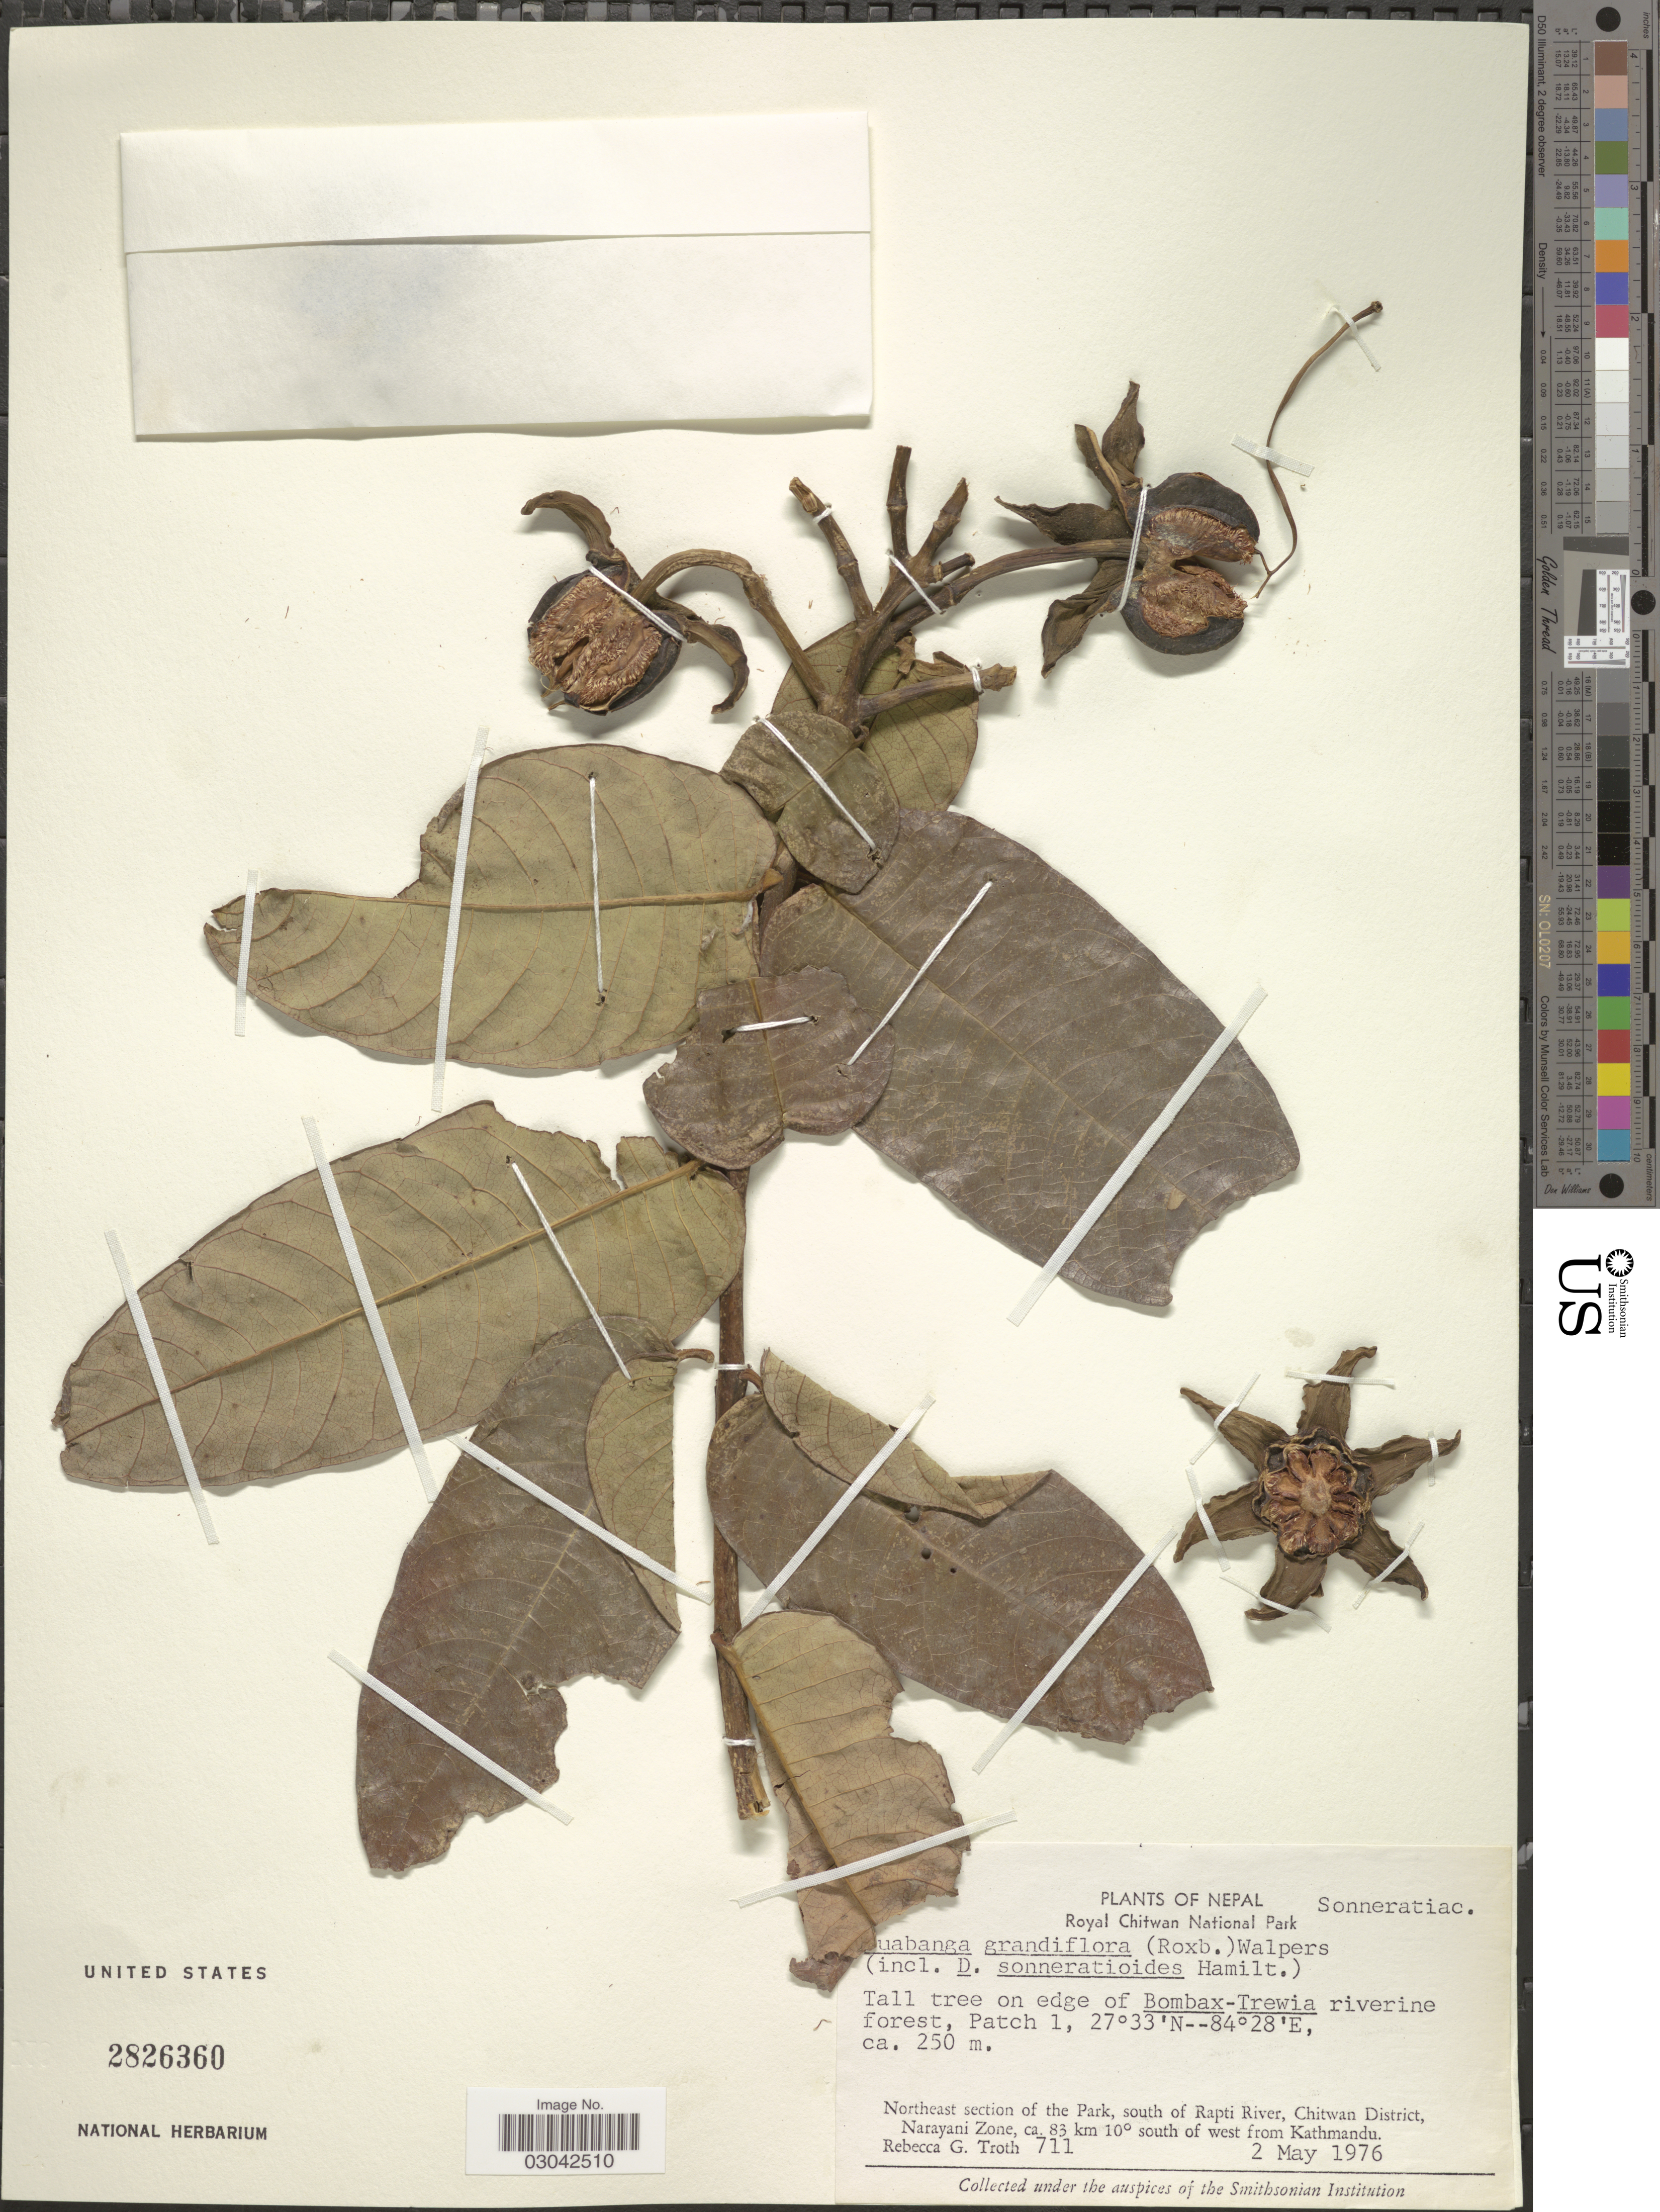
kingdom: Plantae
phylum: Tracheophyta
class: Magnoliopsida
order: Myrtales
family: Lythraceae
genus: Duabanga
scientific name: Duabanga grandiflora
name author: (Roxb. ex DC.) Walp.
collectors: R. Troth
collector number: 711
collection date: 1976-05-02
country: Nepal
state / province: Narayani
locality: Royal Chitwan National Park. Patch 1. Northeast section of the Park, south of Rapti River, Chitwan District, Narayani Zone, ca. 83 km 10° south of west from Kathmandu.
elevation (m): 250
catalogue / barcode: US 2826360